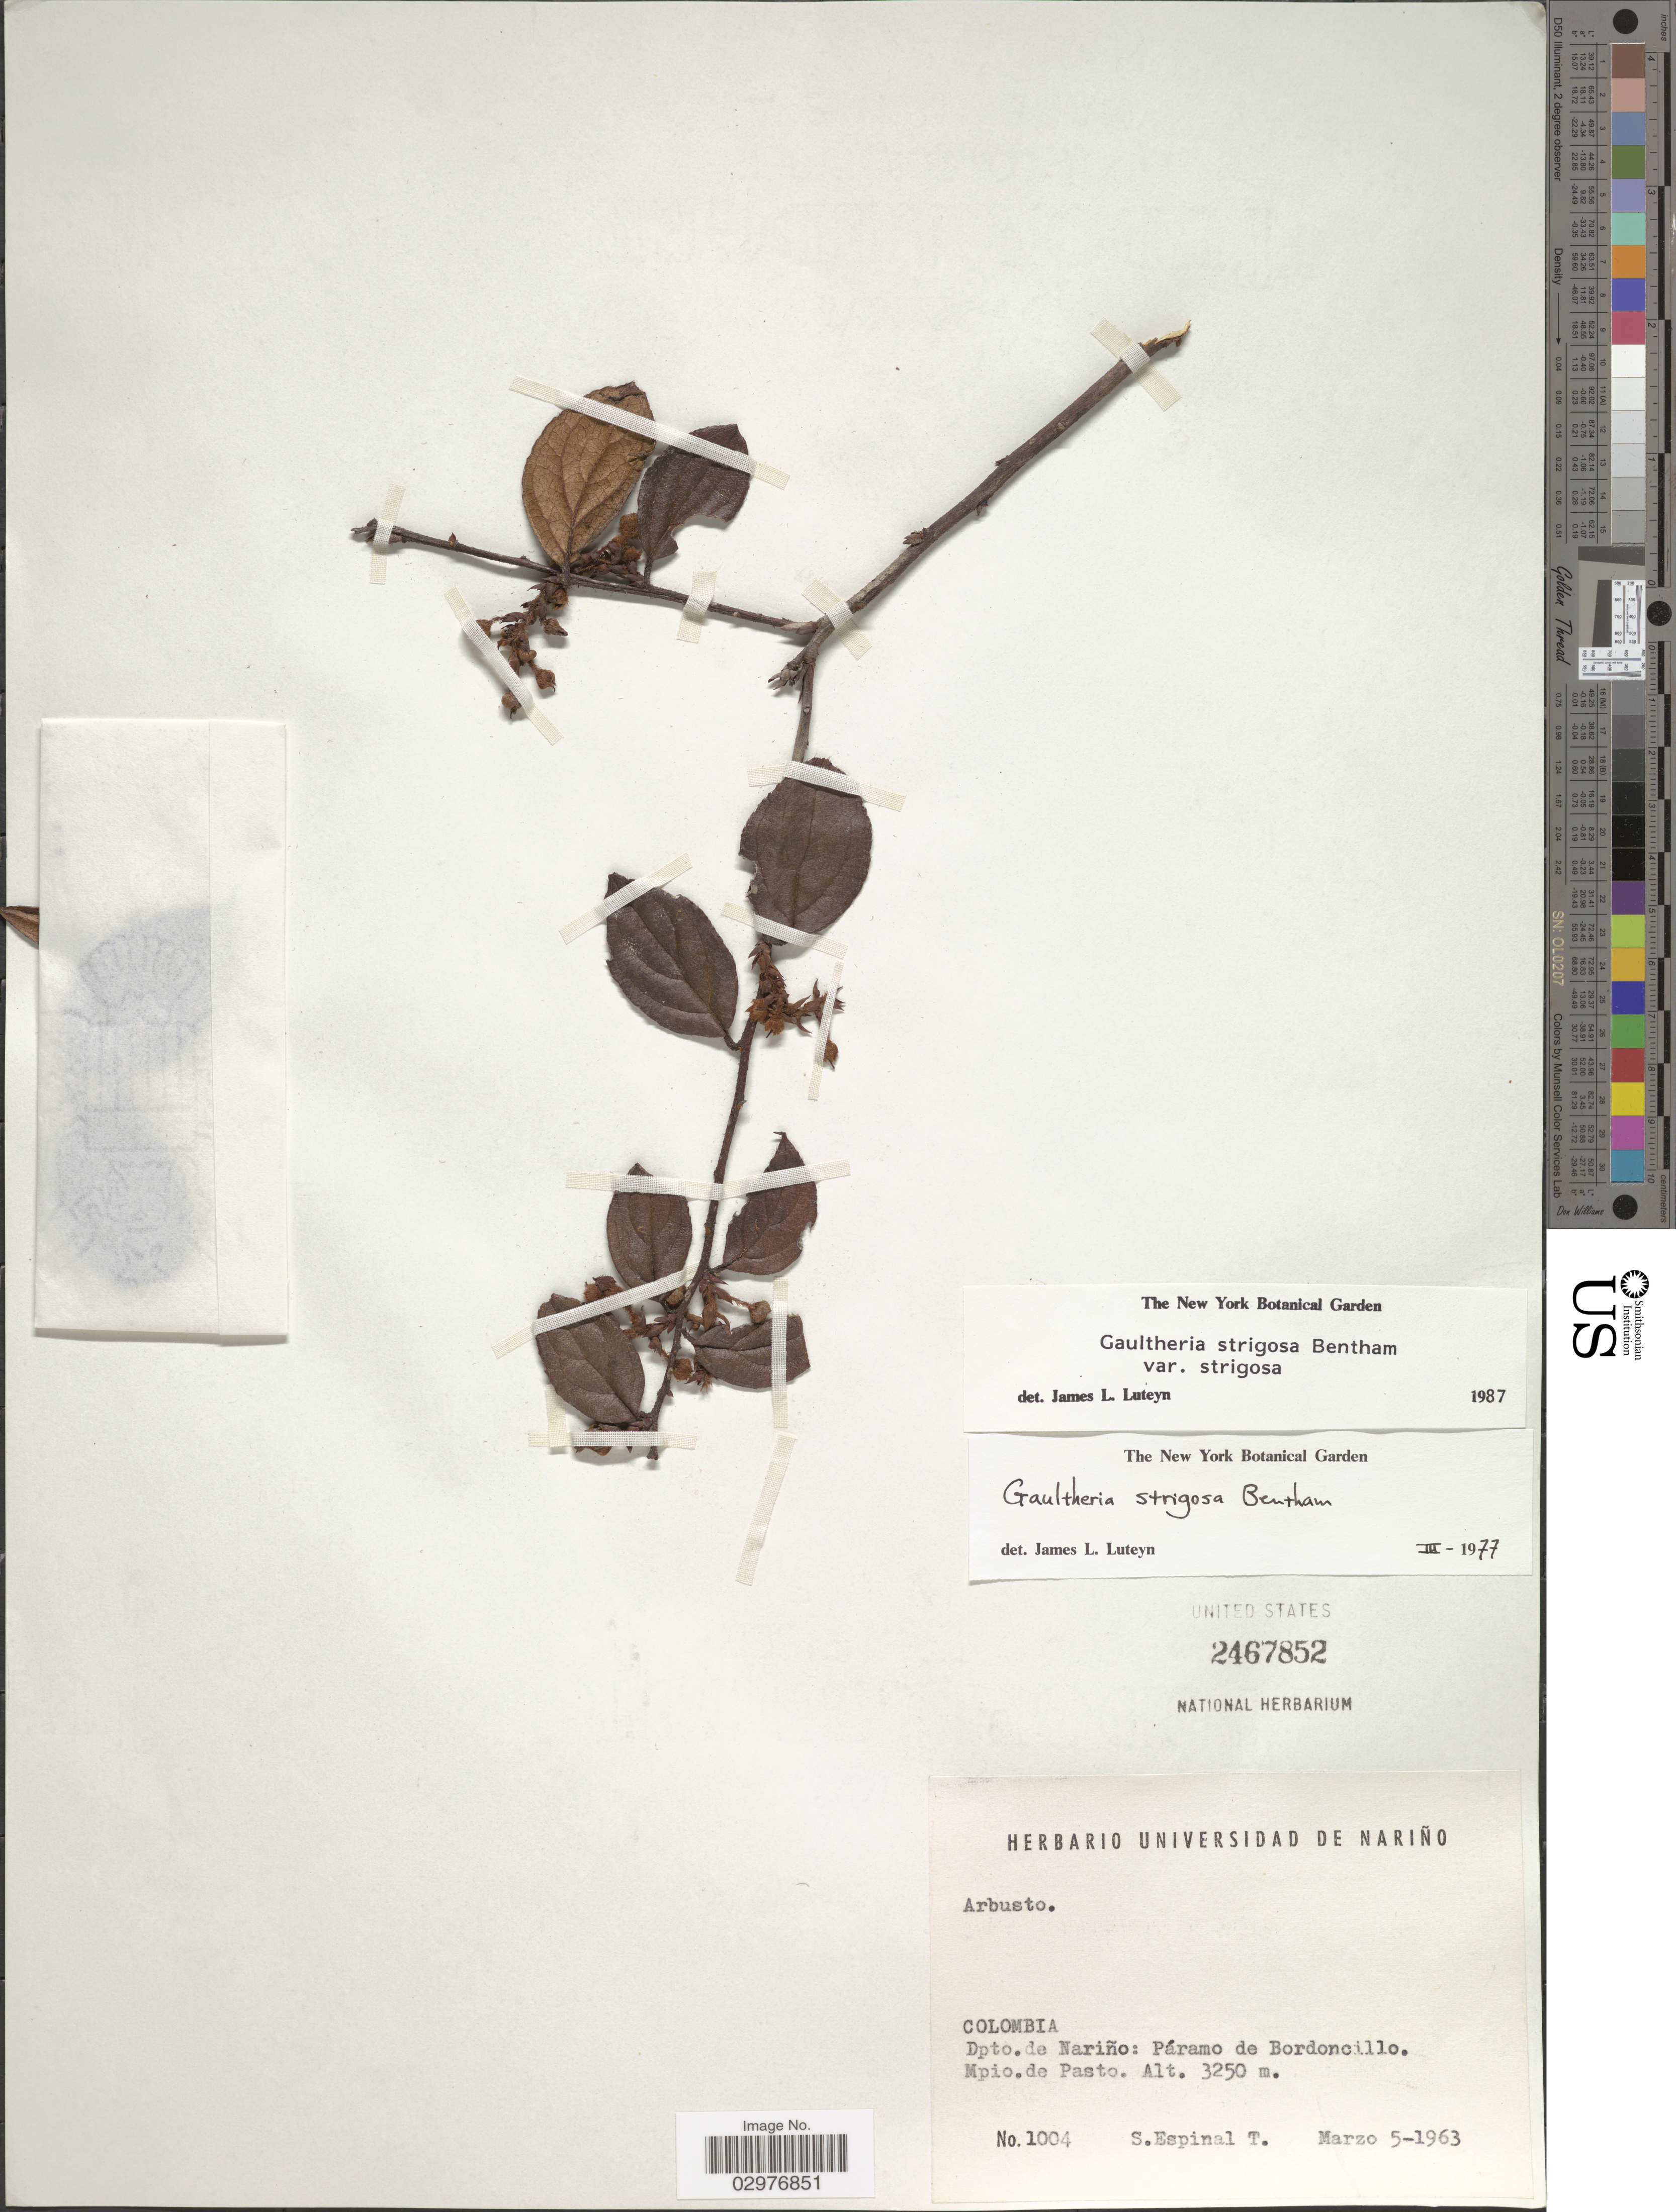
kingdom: Plantae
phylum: Tracheophyta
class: Magnoliopsida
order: Ericales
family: Ericaceae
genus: Gaultheria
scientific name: Gaultheria strigosa var. strigosa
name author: Benth.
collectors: S. Espinal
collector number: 1004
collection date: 1963-03-05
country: Colombia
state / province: Nariño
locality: Dpto. de Nariño: Páramo de Bordoncillo. Mpio de Pasto.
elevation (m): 3250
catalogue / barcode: US 2467852